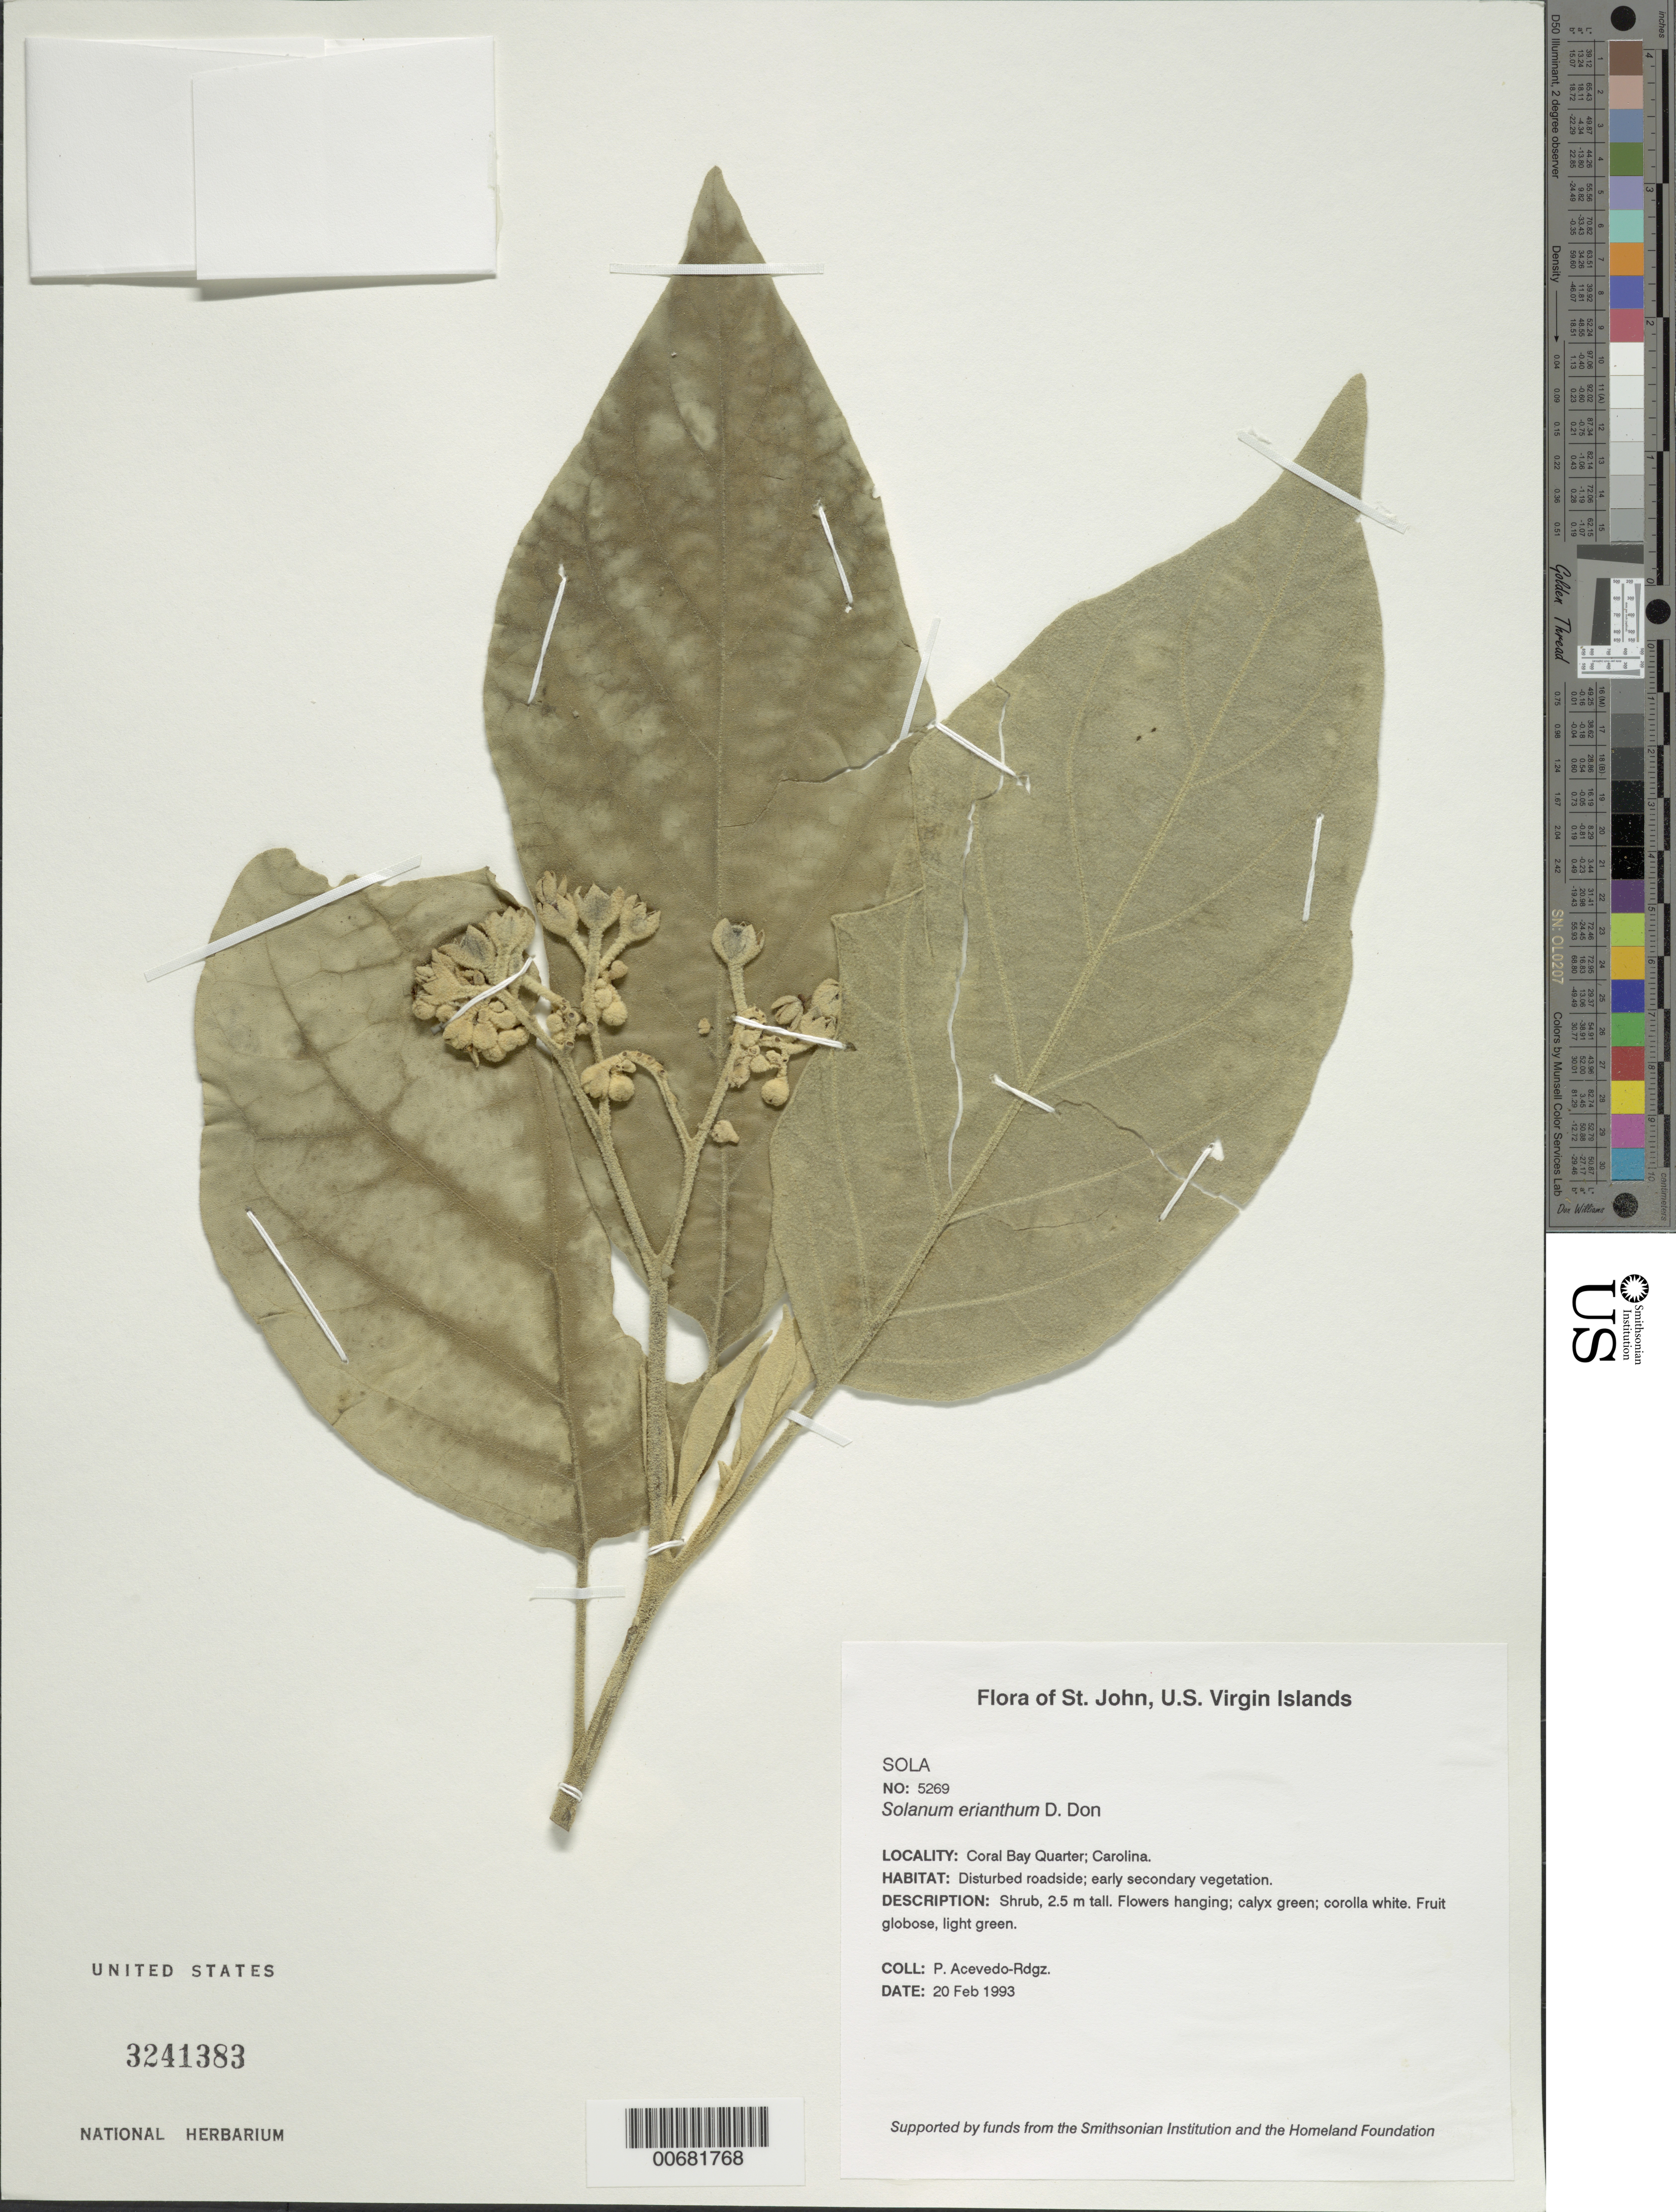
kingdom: Plantae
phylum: Tracheophyta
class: Magnoliopsida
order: Solanales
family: Solanaceae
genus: Solanum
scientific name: Solanum erianthum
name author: D. Don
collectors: P. Acevedo-Rodr.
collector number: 5269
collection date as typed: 20 Feb 1993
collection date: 1993-02-20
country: U.S. Virgin Islands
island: St. John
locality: Coral Bay Quarter; Carolina.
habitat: Disturbed roadside; early secondary vegetation.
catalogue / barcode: US 3241383